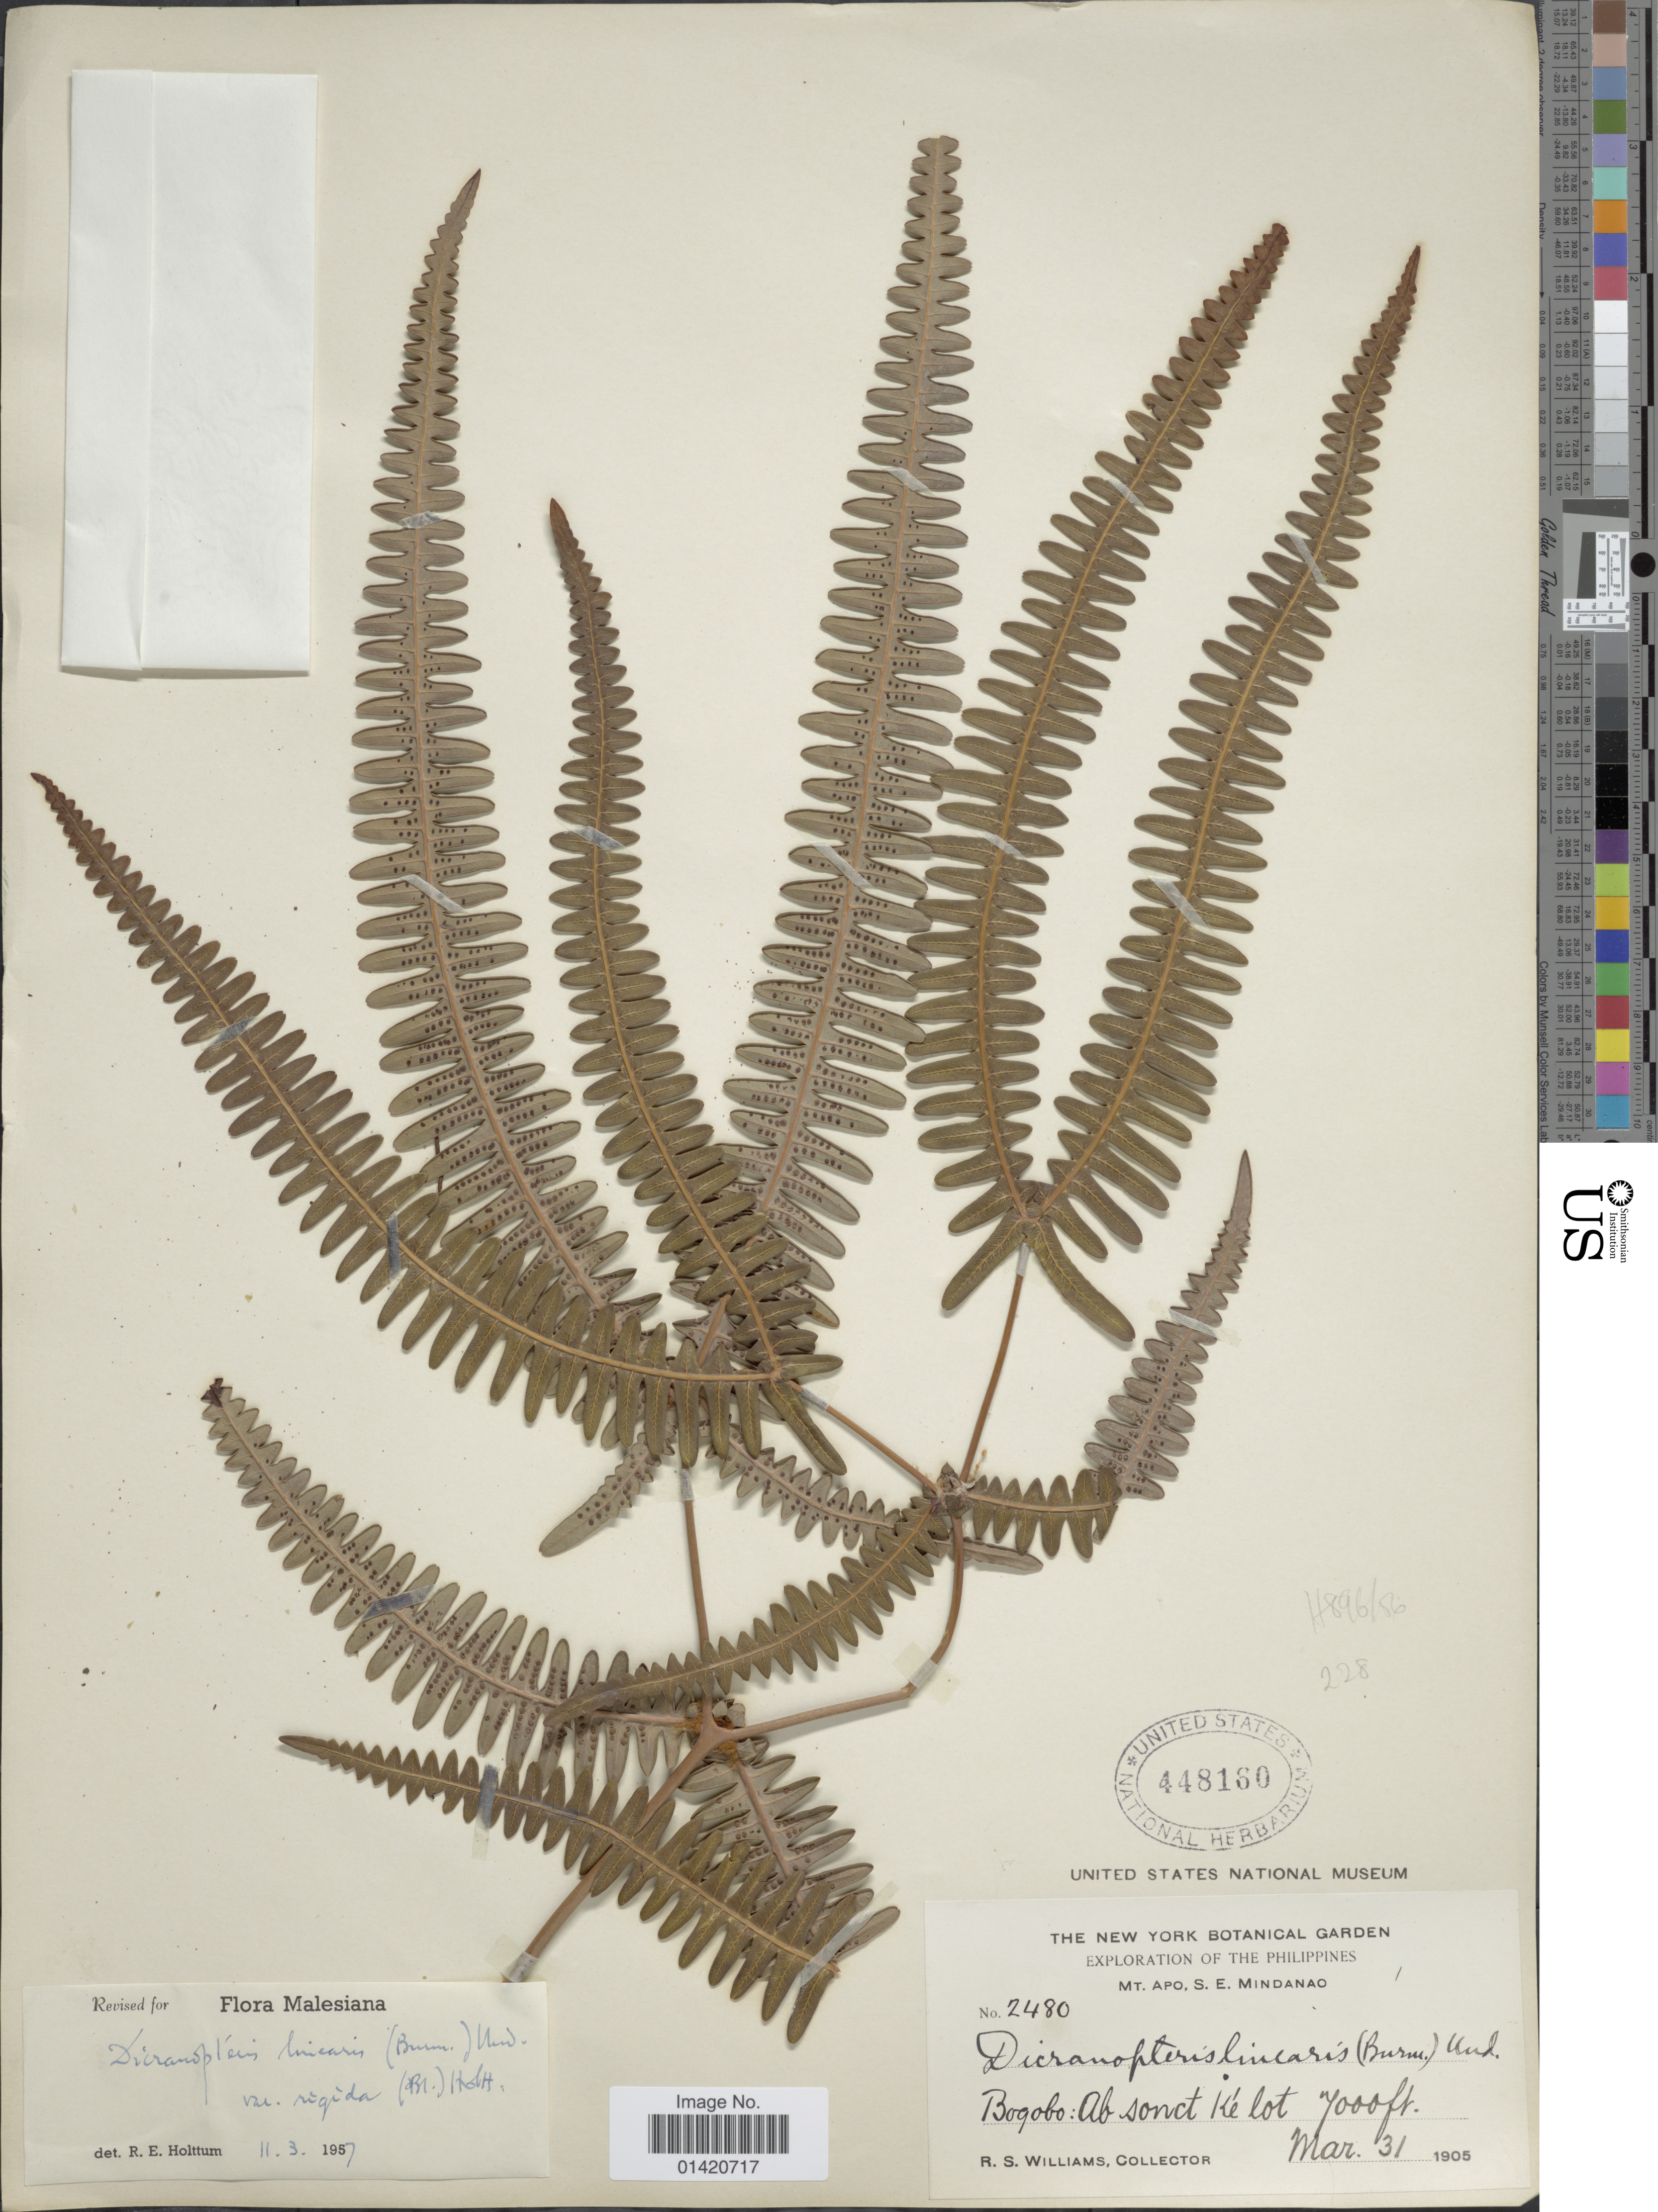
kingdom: Plantae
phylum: Tracheophyta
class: Polypodiopsida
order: Gleicheniales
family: Gleicheniaceae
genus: Dicranopteris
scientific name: Dicranopteris linearis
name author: (Burm. f.) Underw.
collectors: R. S. Williams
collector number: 2480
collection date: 1905-03-31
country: Philippines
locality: Bogobo: Absonct Kélot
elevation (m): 2134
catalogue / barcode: US 448160